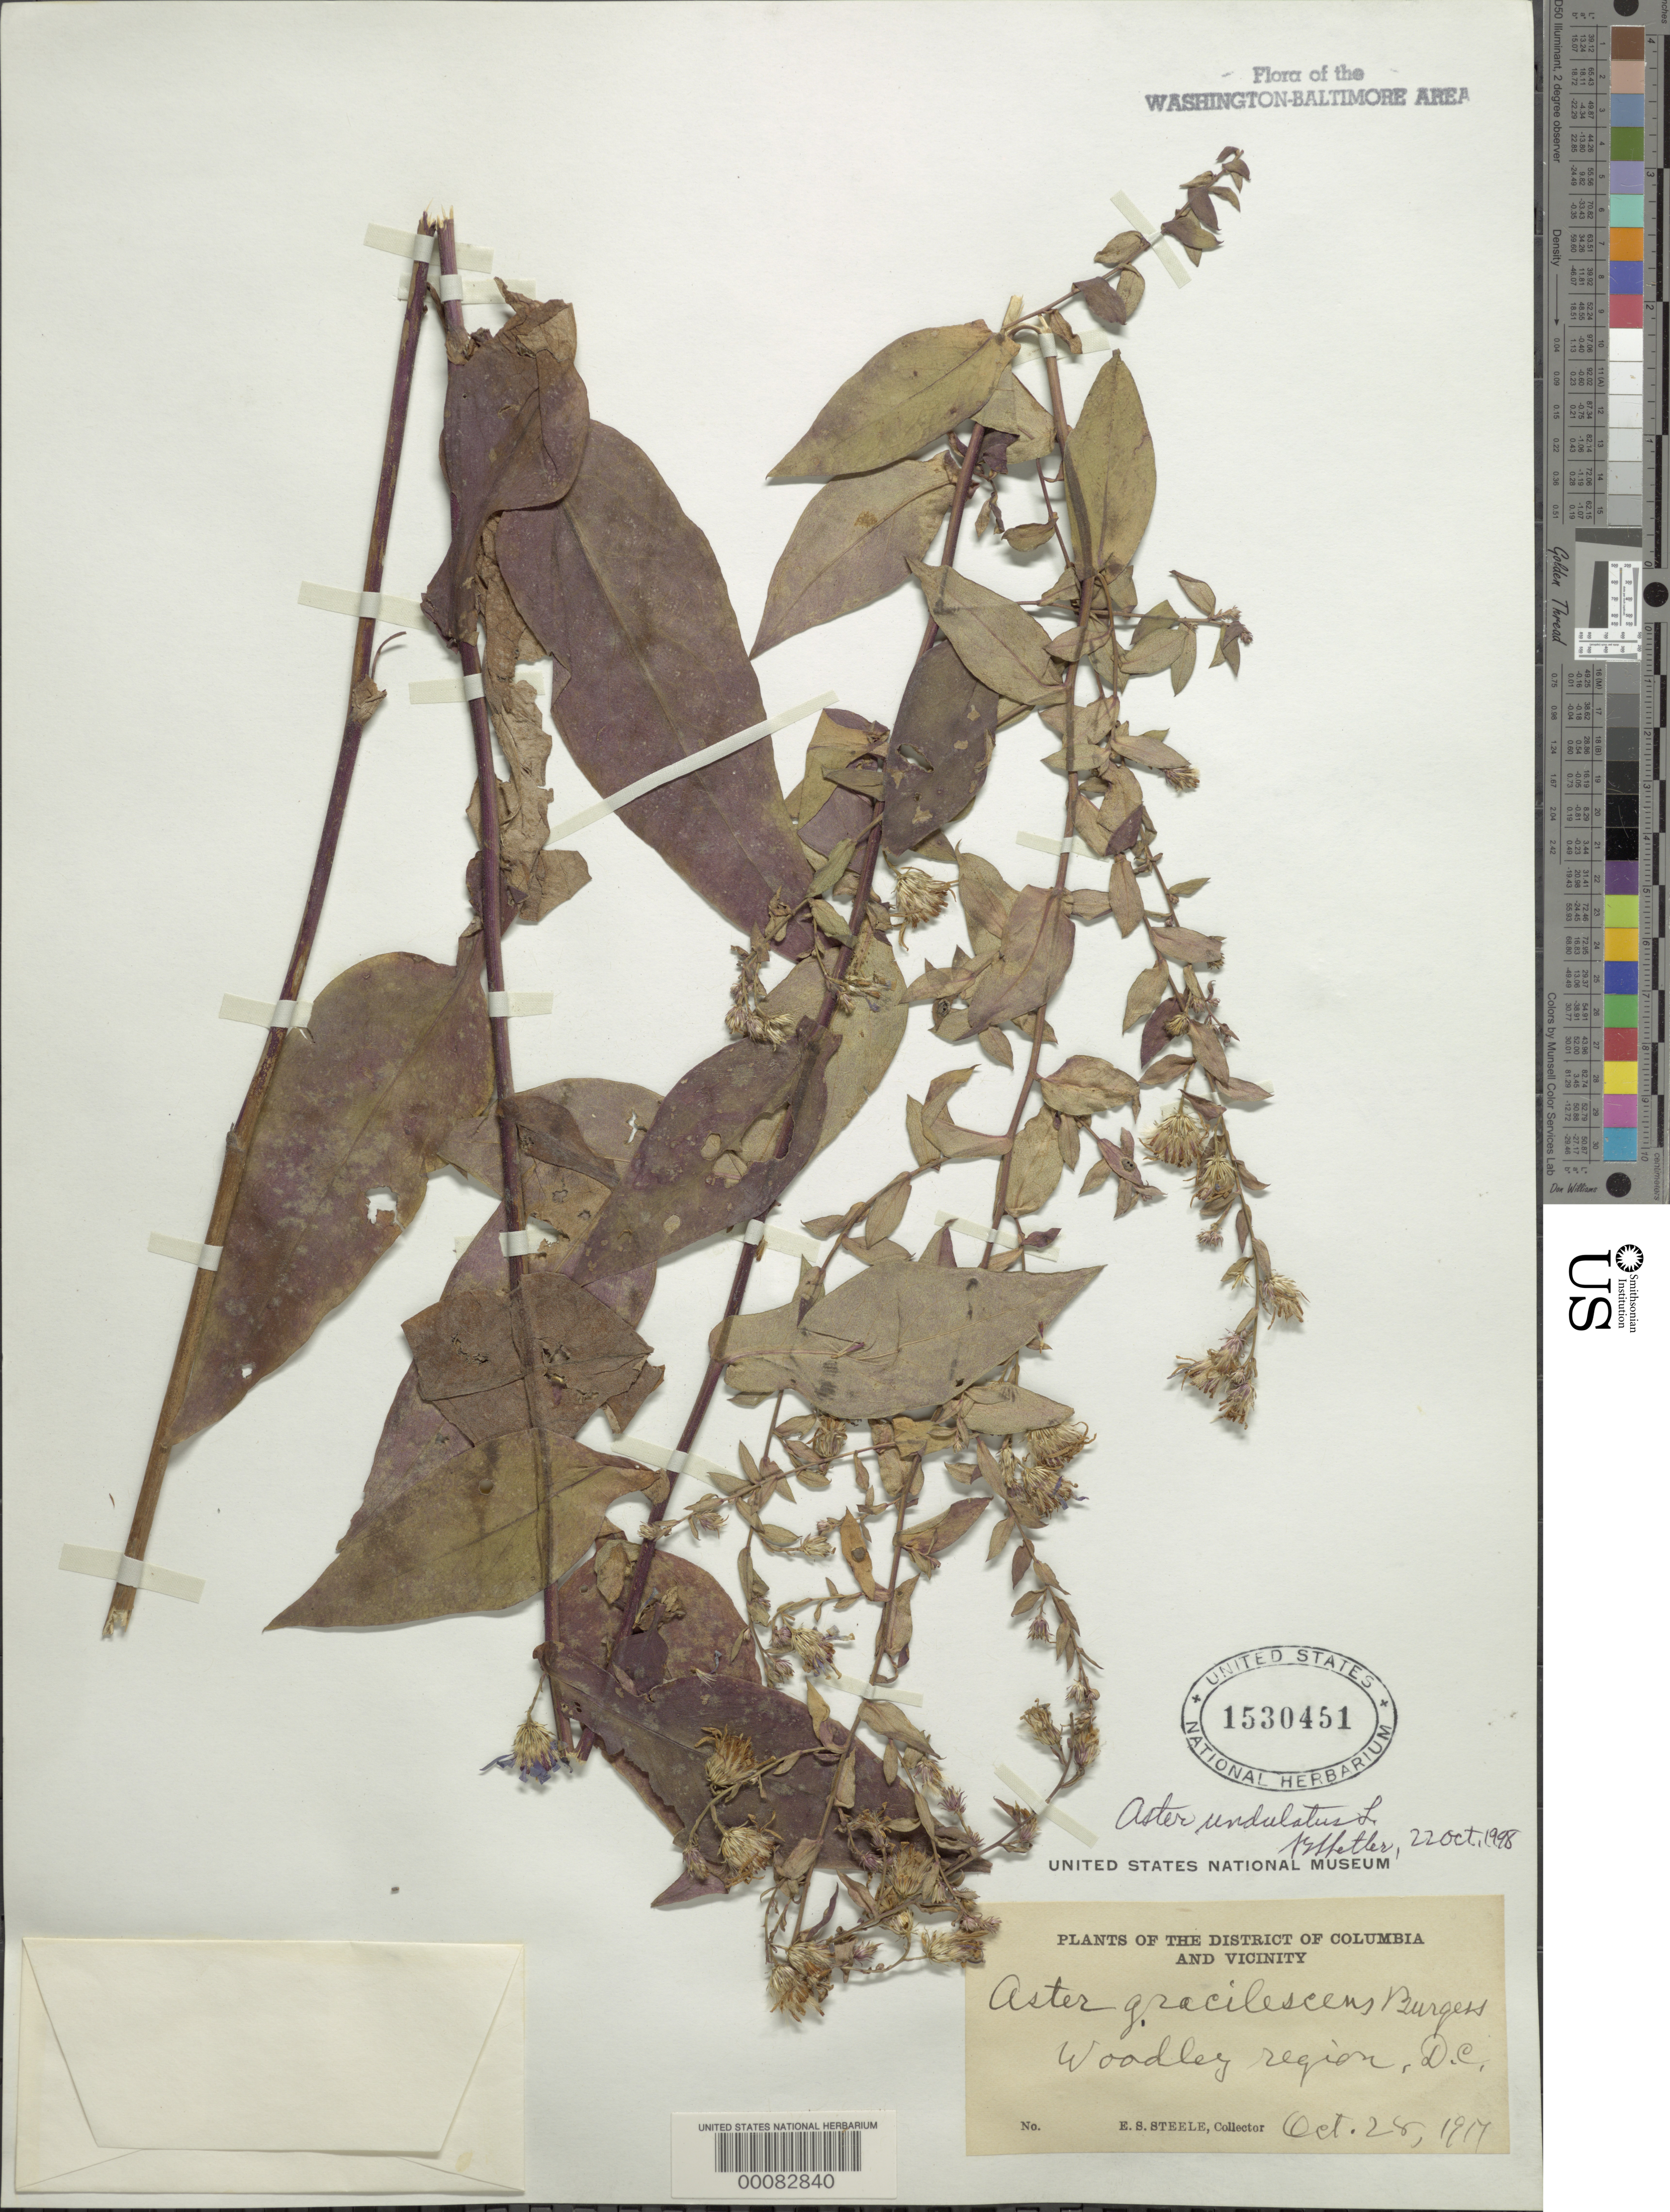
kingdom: Plantae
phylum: Tracheophyta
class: Magnoliopsida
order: Asterales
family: Asteraceae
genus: Symphyotrichum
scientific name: Symphyotrichum undulatum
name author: (L.) G.L. Nesom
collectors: E. Steele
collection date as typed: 28 Oct 1917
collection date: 1917-10-28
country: United States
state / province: District of Columbia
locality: Woodley Region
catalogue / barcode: US 1530451